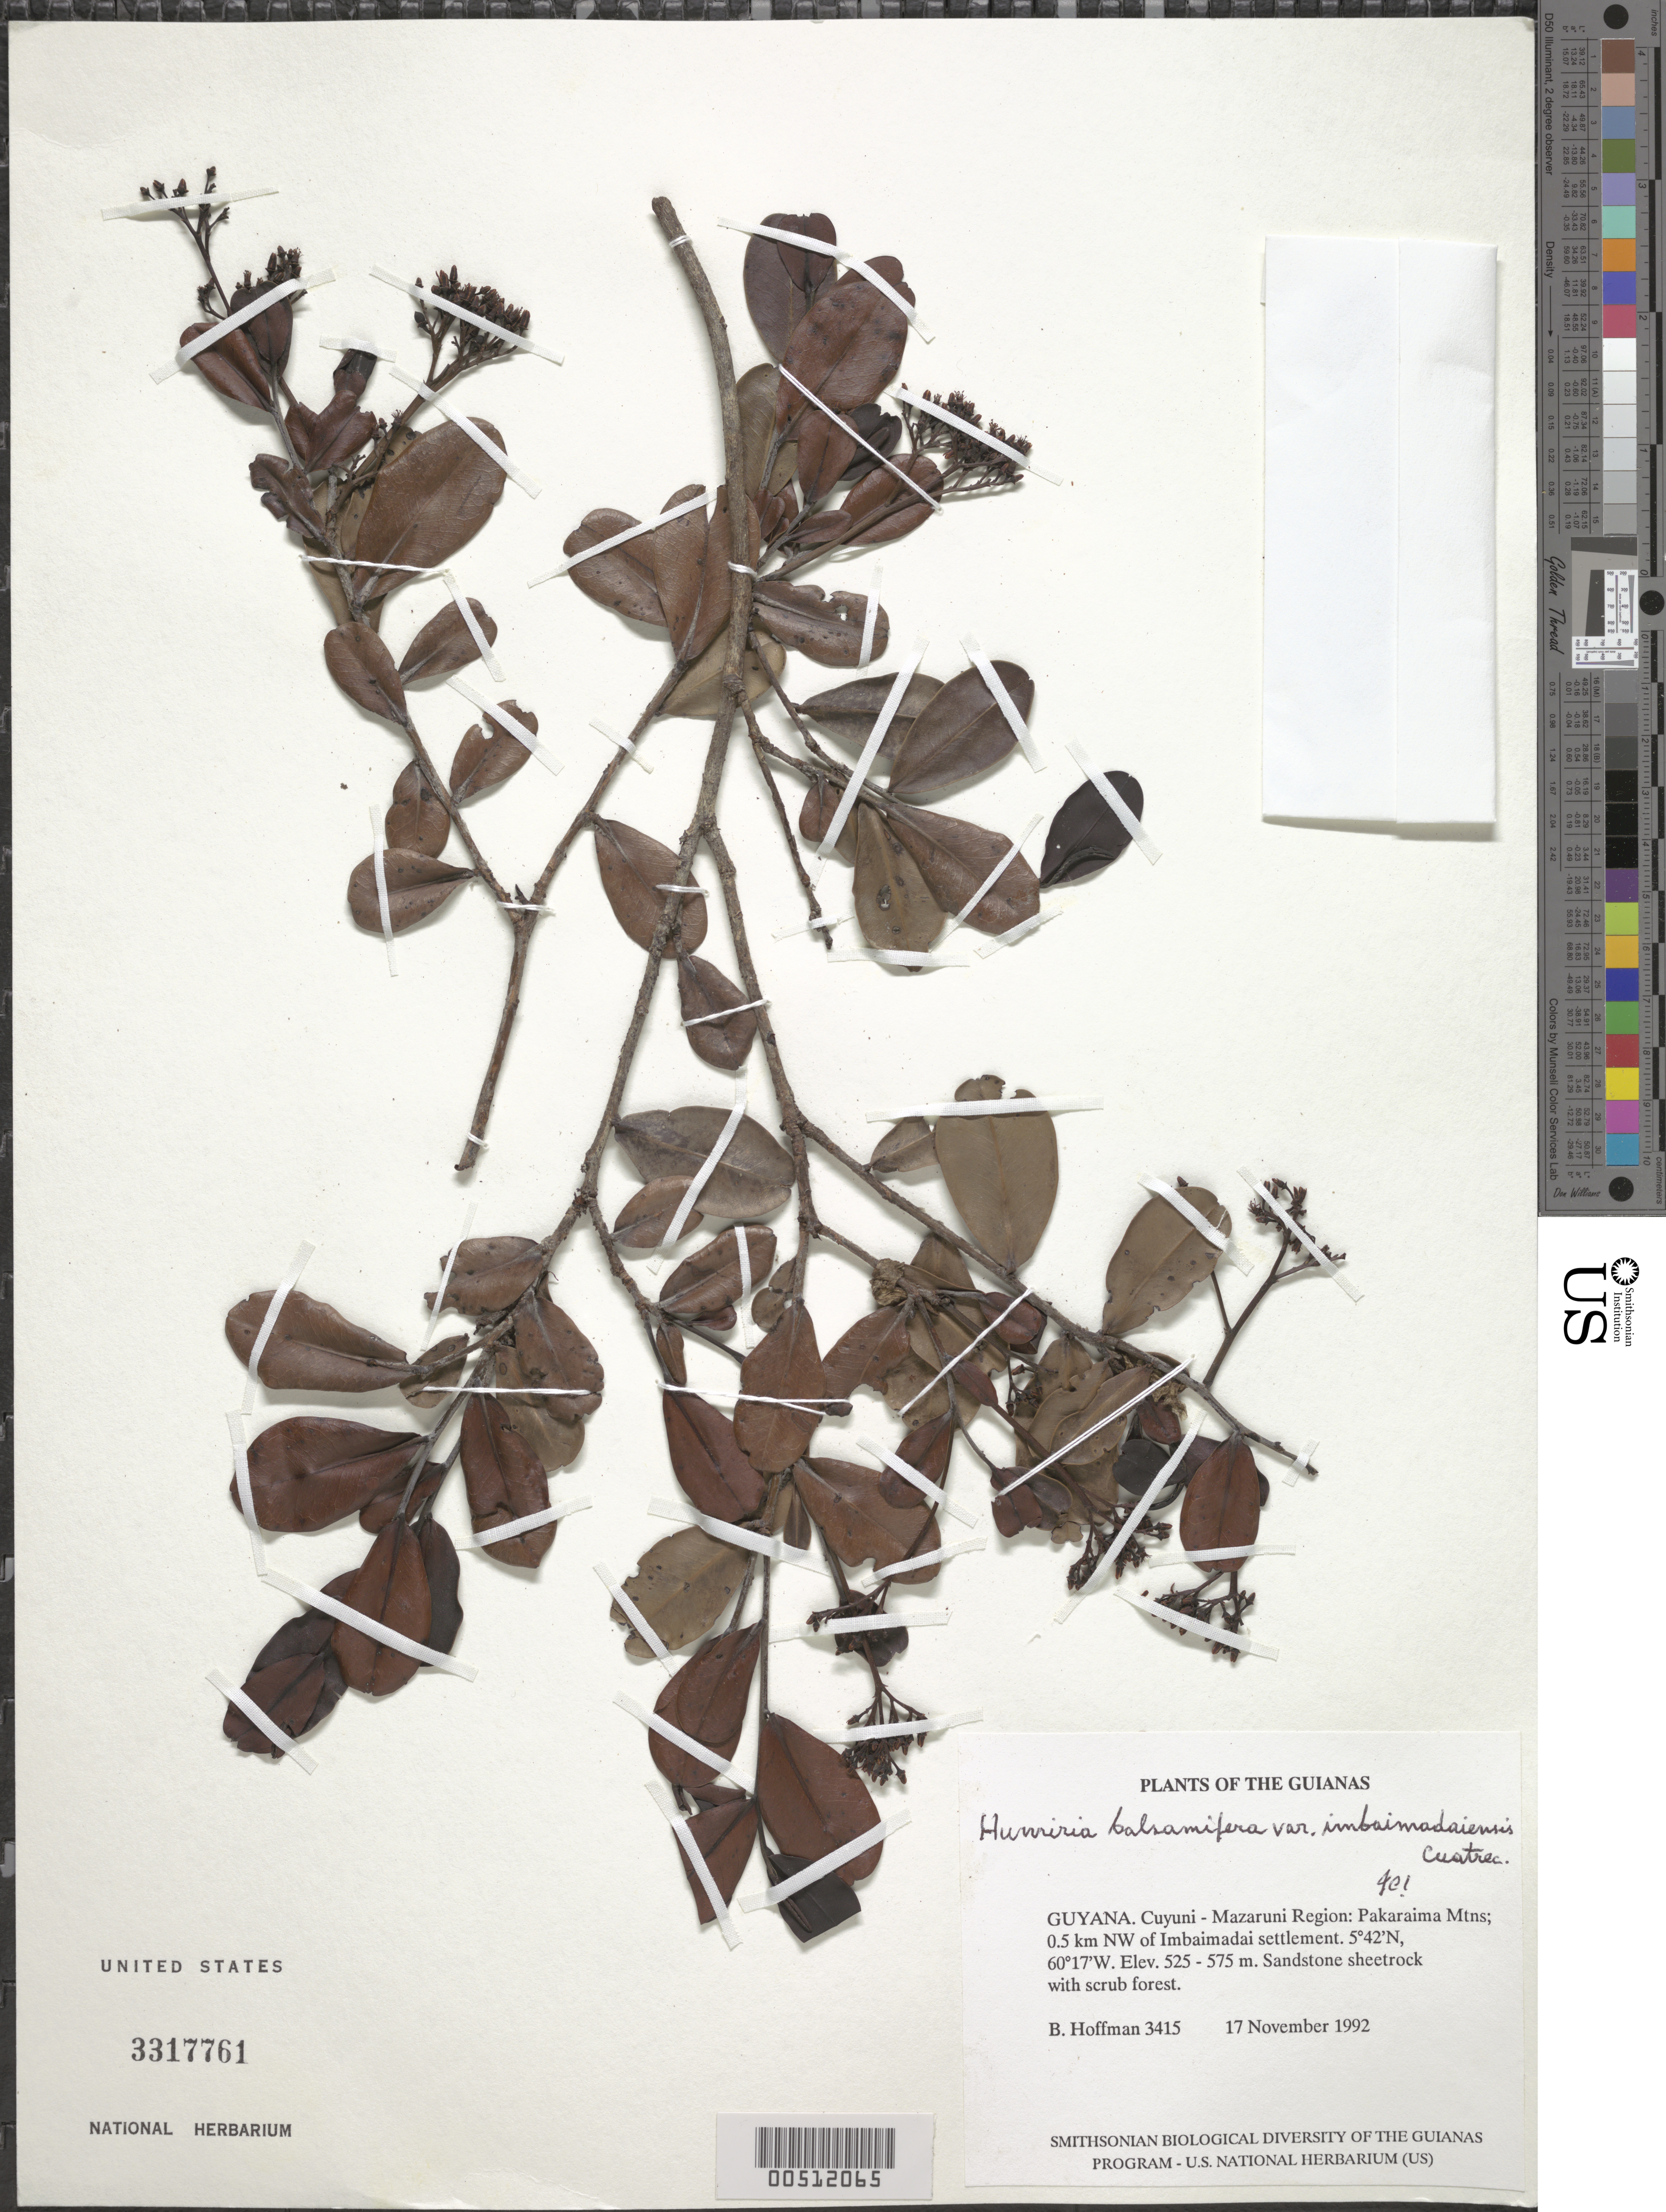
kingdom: Plantae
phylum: Tracheophyta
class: Magnoliopsida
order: Malpighiales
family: Humiriaceae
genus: Humiria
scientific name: Humiria balsamifera var. imbaimadaiensis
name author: Cuatrec.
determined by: Cuatrecasas, J.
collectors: B. Hoffman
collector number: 3415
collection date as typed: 17 November 1992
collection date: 1992-11-17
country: Guyana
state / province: Cuyuni-Mazaruni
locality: Pakaraima Mountains; 0.5 km NW of Imbaimadai settlement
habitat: Sandstone sheetrock with scrub forest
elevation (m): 525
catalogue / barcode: US 3317761